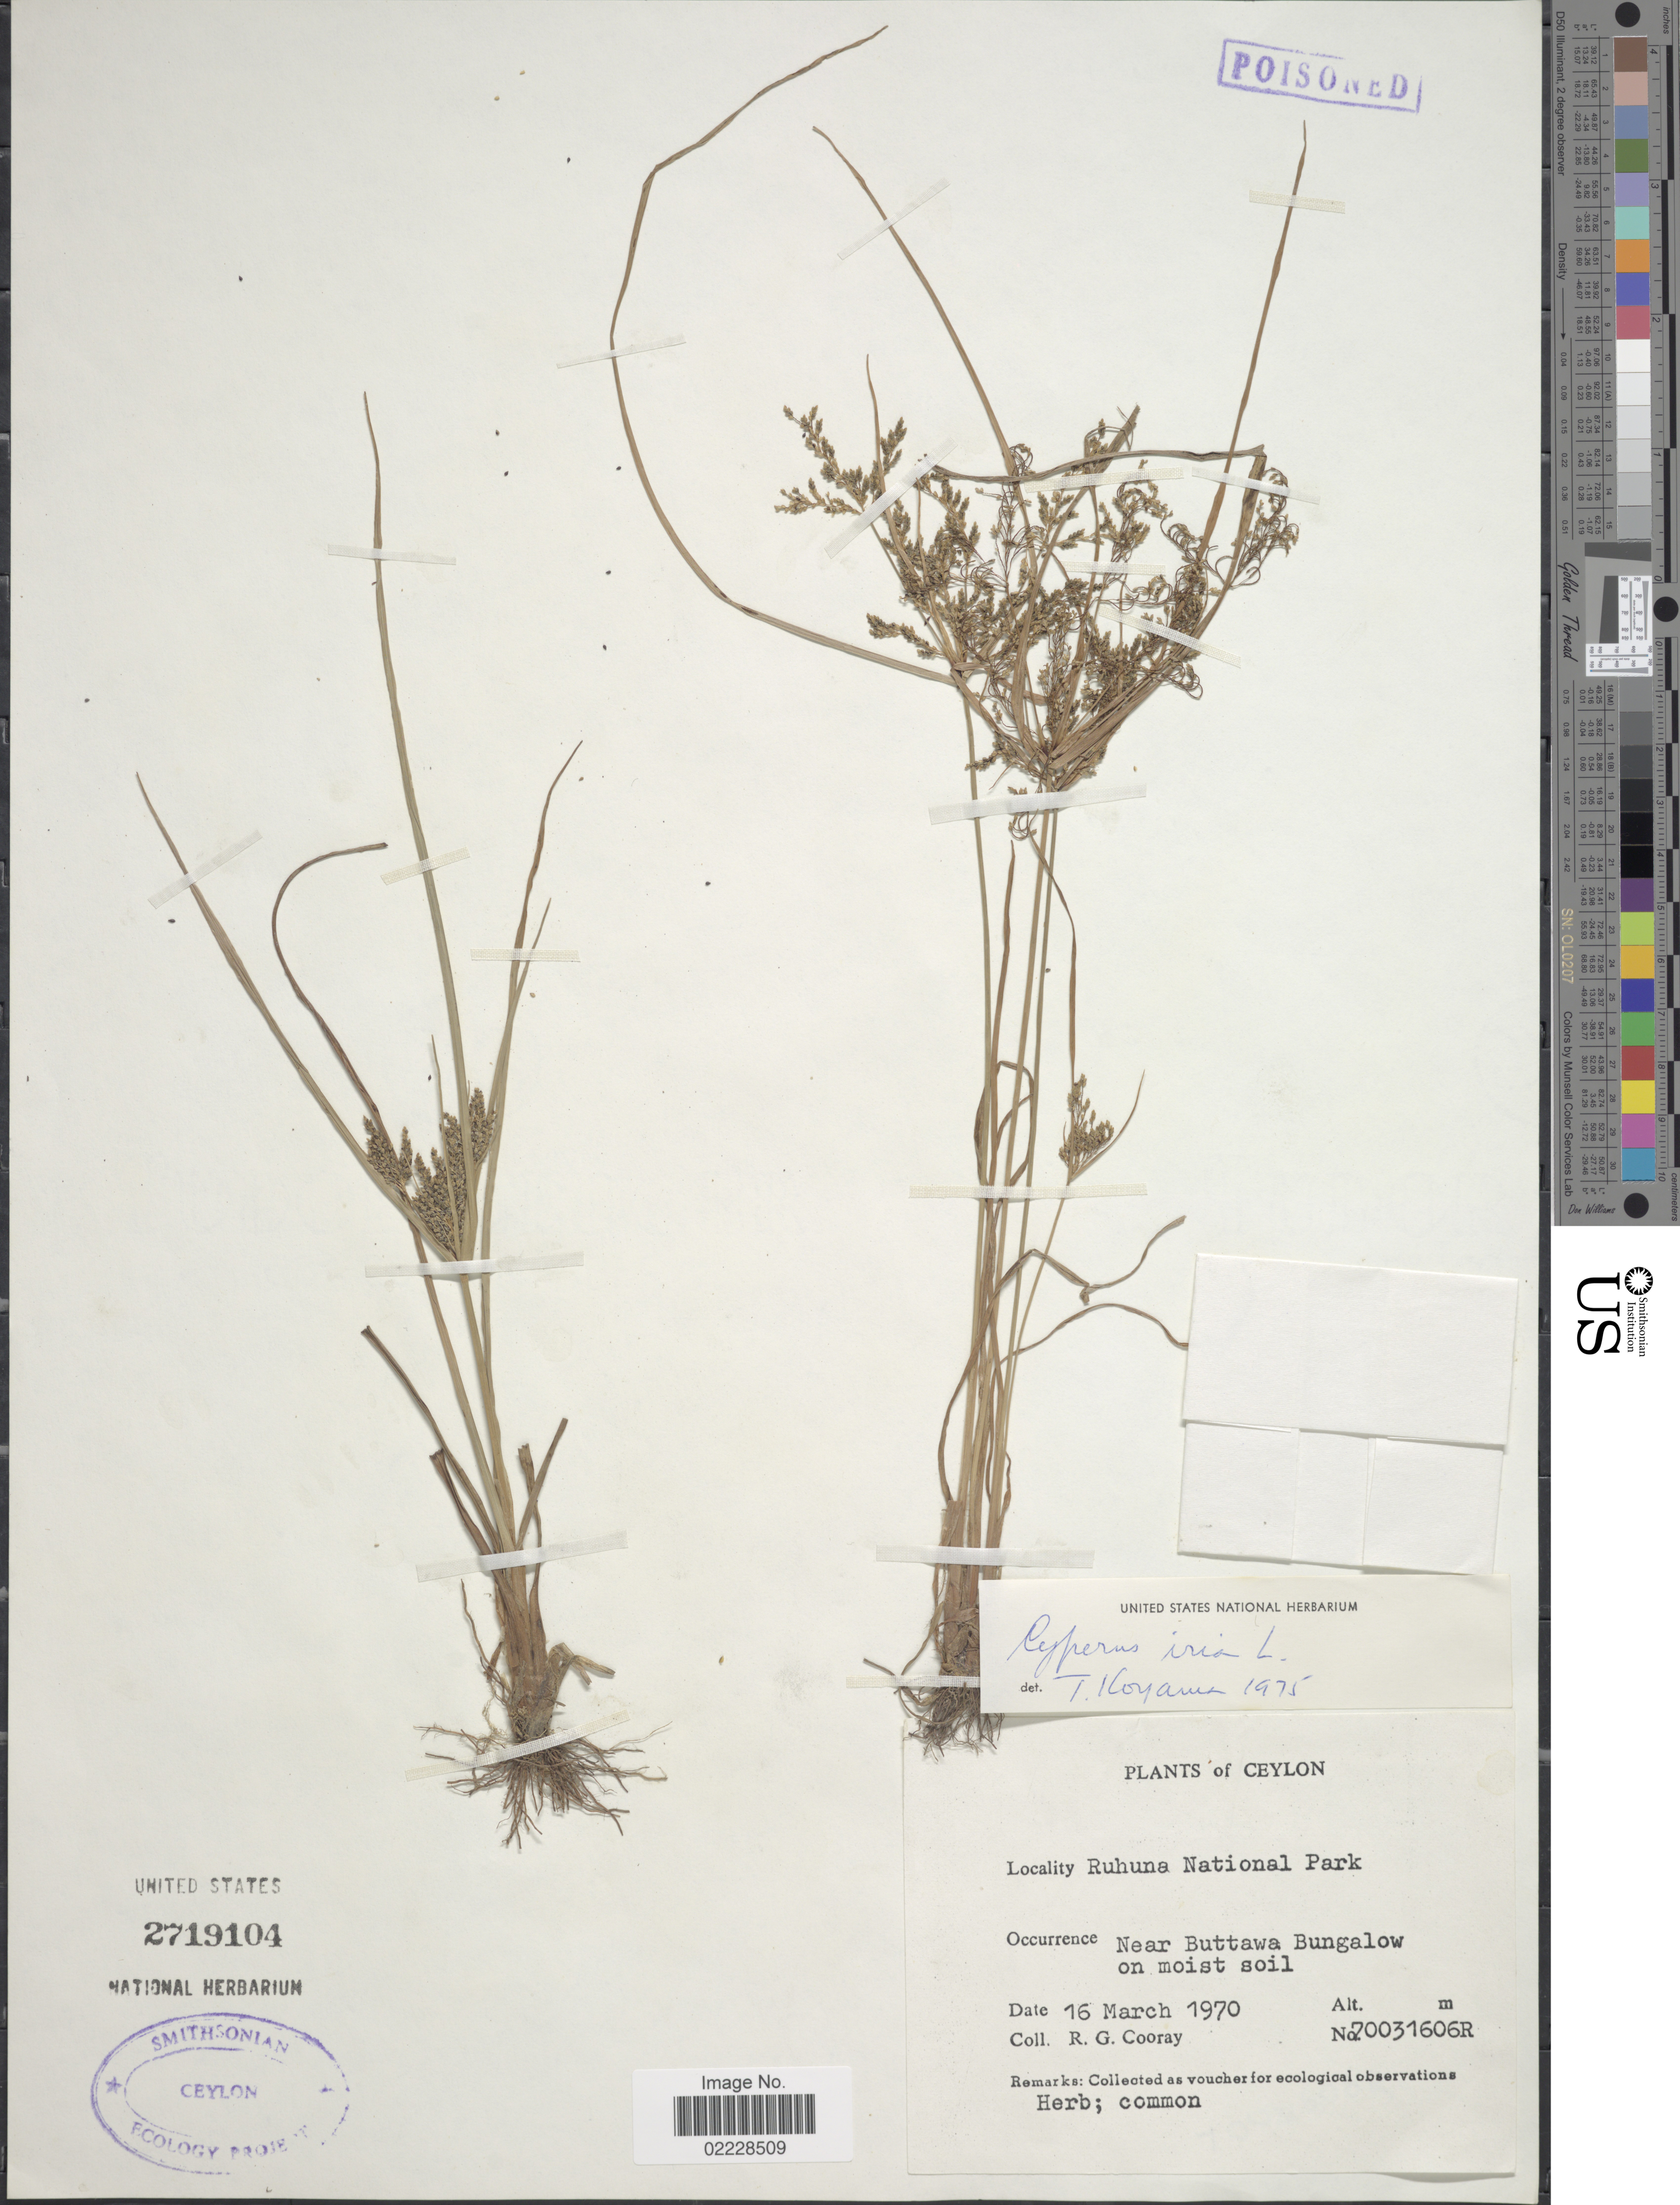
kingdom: Plantae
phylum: Tracheophyta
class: Liliopsida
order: Poales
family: Cyperaceae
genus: Cyperus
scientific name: Cyperus iria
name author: L.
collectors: R. Cooray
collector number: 70031606R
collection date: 1970-03-16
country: Sri Lanka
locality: Near Buttawa Bungalow on moist soil. Ceylon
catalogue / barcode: US 2719104